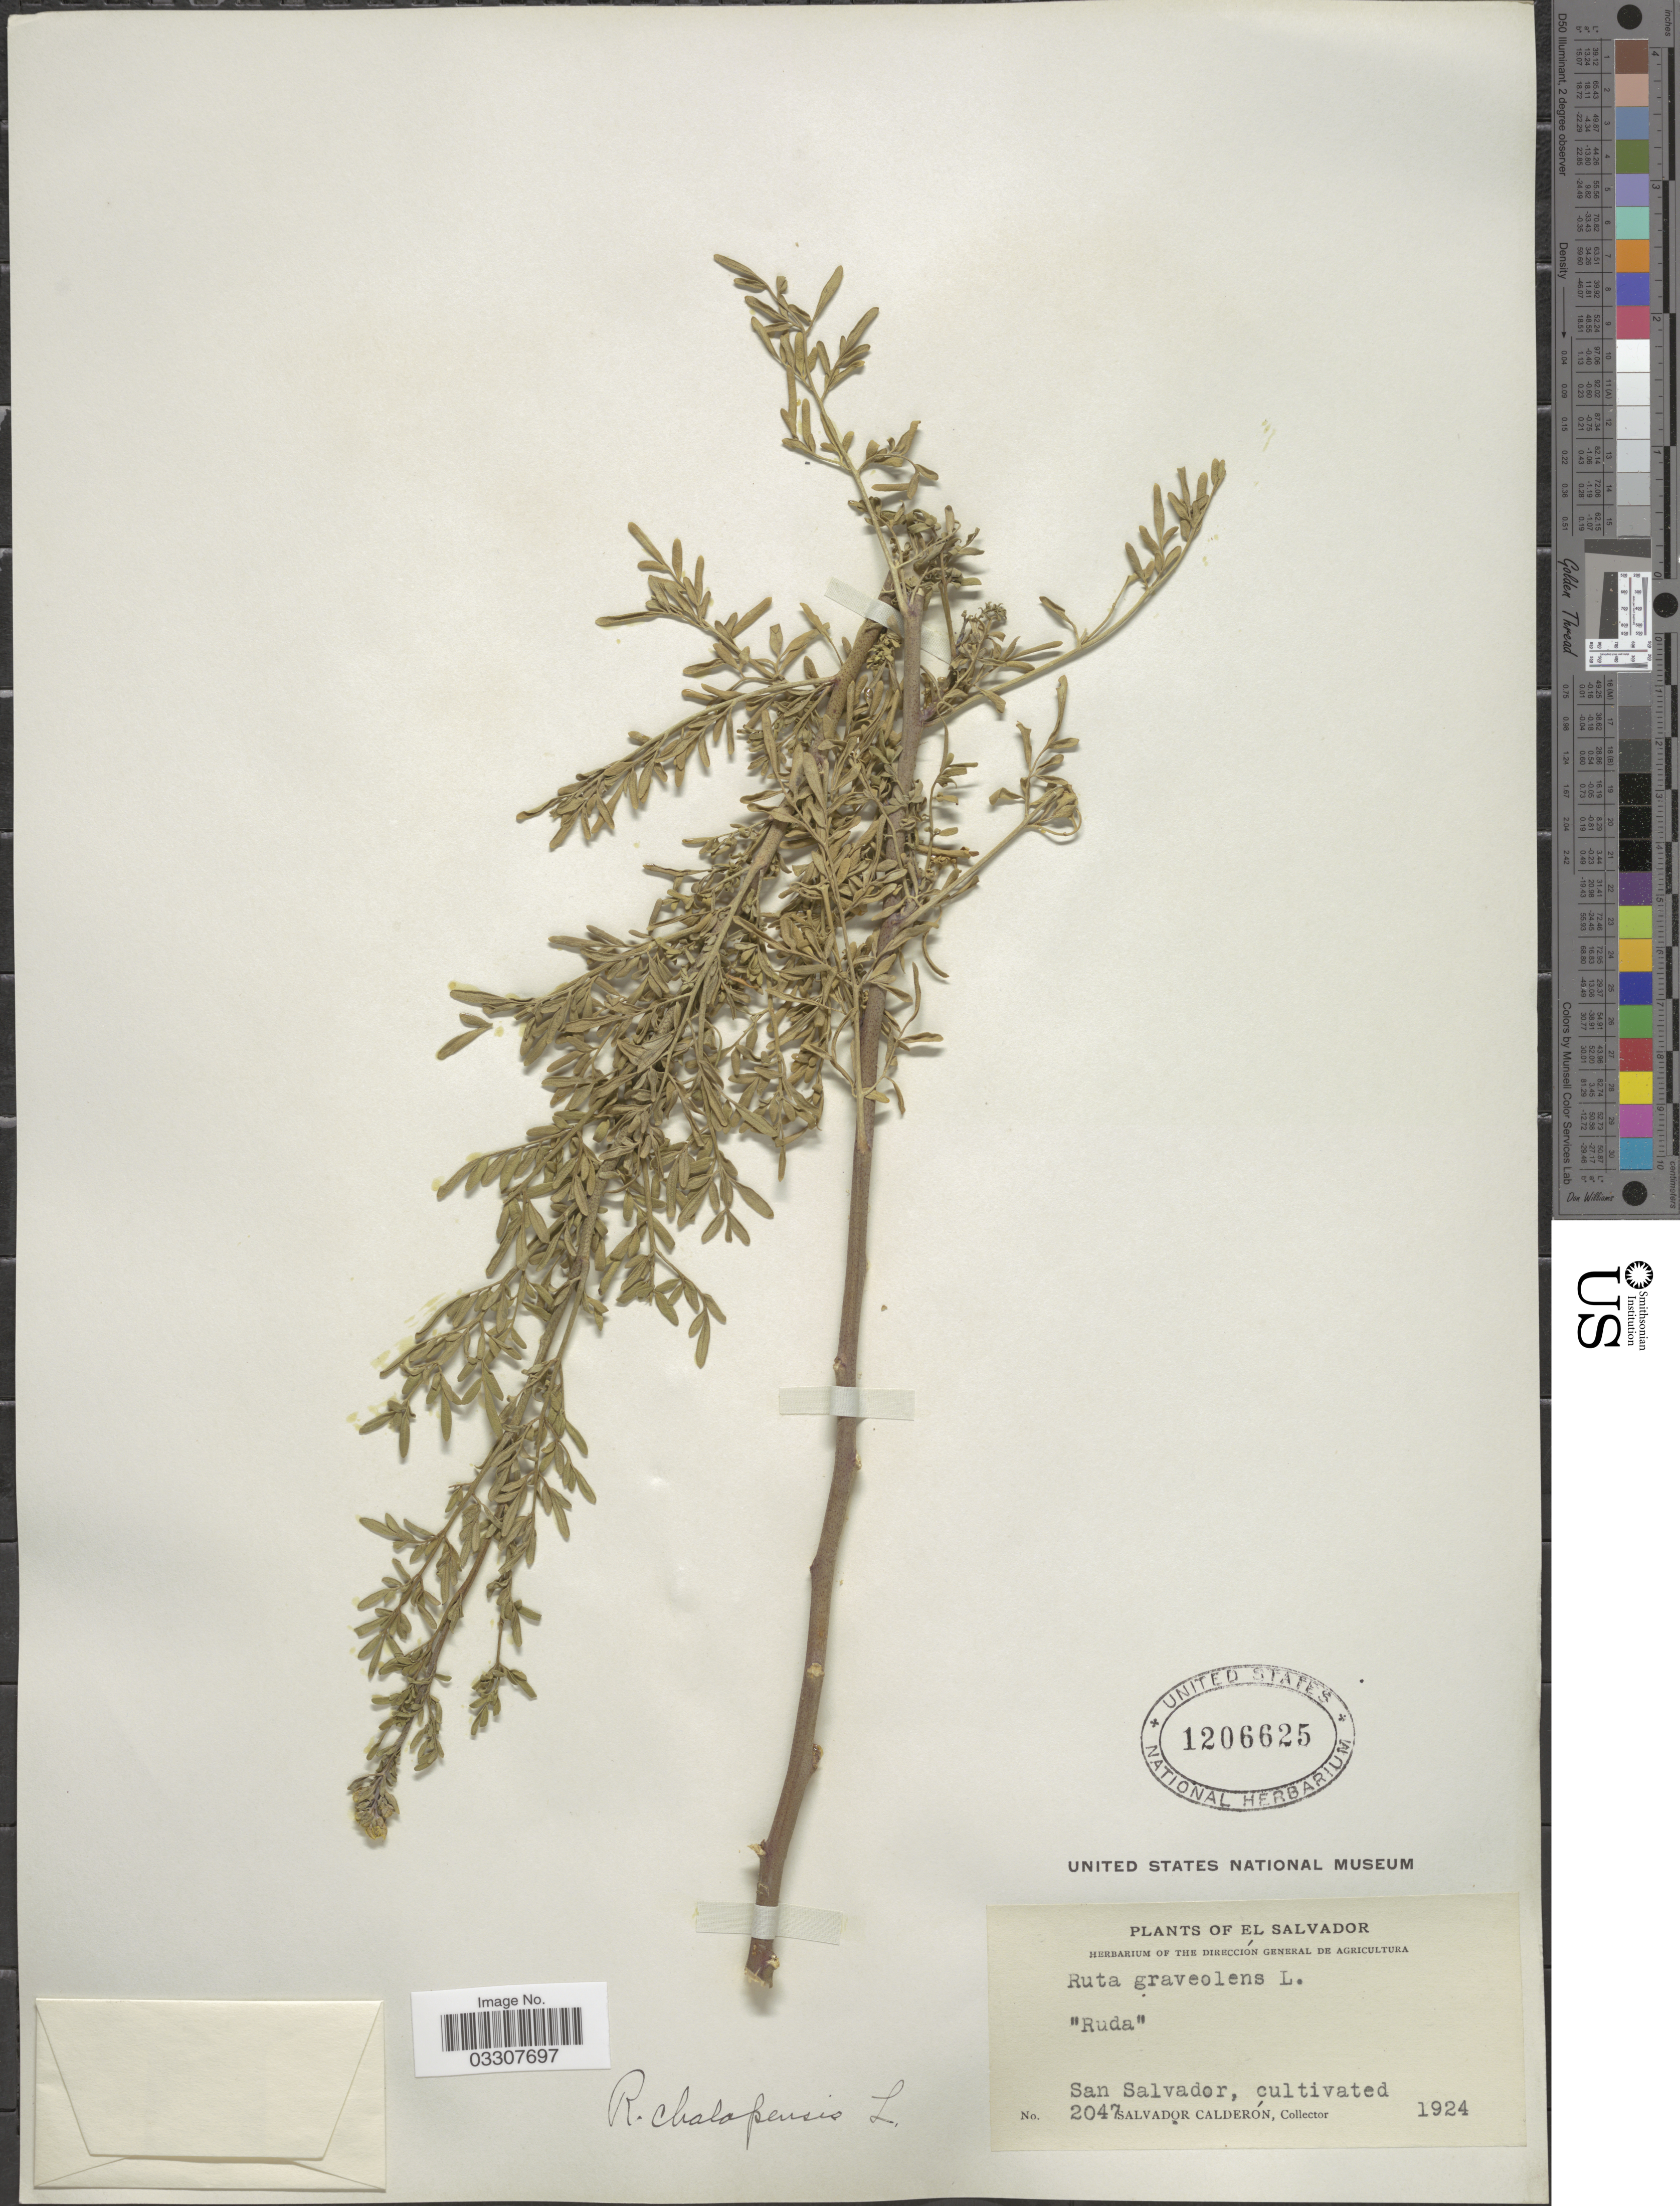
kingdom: Plantae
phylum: Tracheophyta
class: Magnoliopsida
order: Sapindales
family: Rutaceae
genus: Ruta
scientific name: Ruta chalepensis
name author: L.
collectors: S. Calderón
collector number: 2047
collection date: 1924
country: El Salvador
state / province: San Salvador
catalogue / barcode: US 1206625